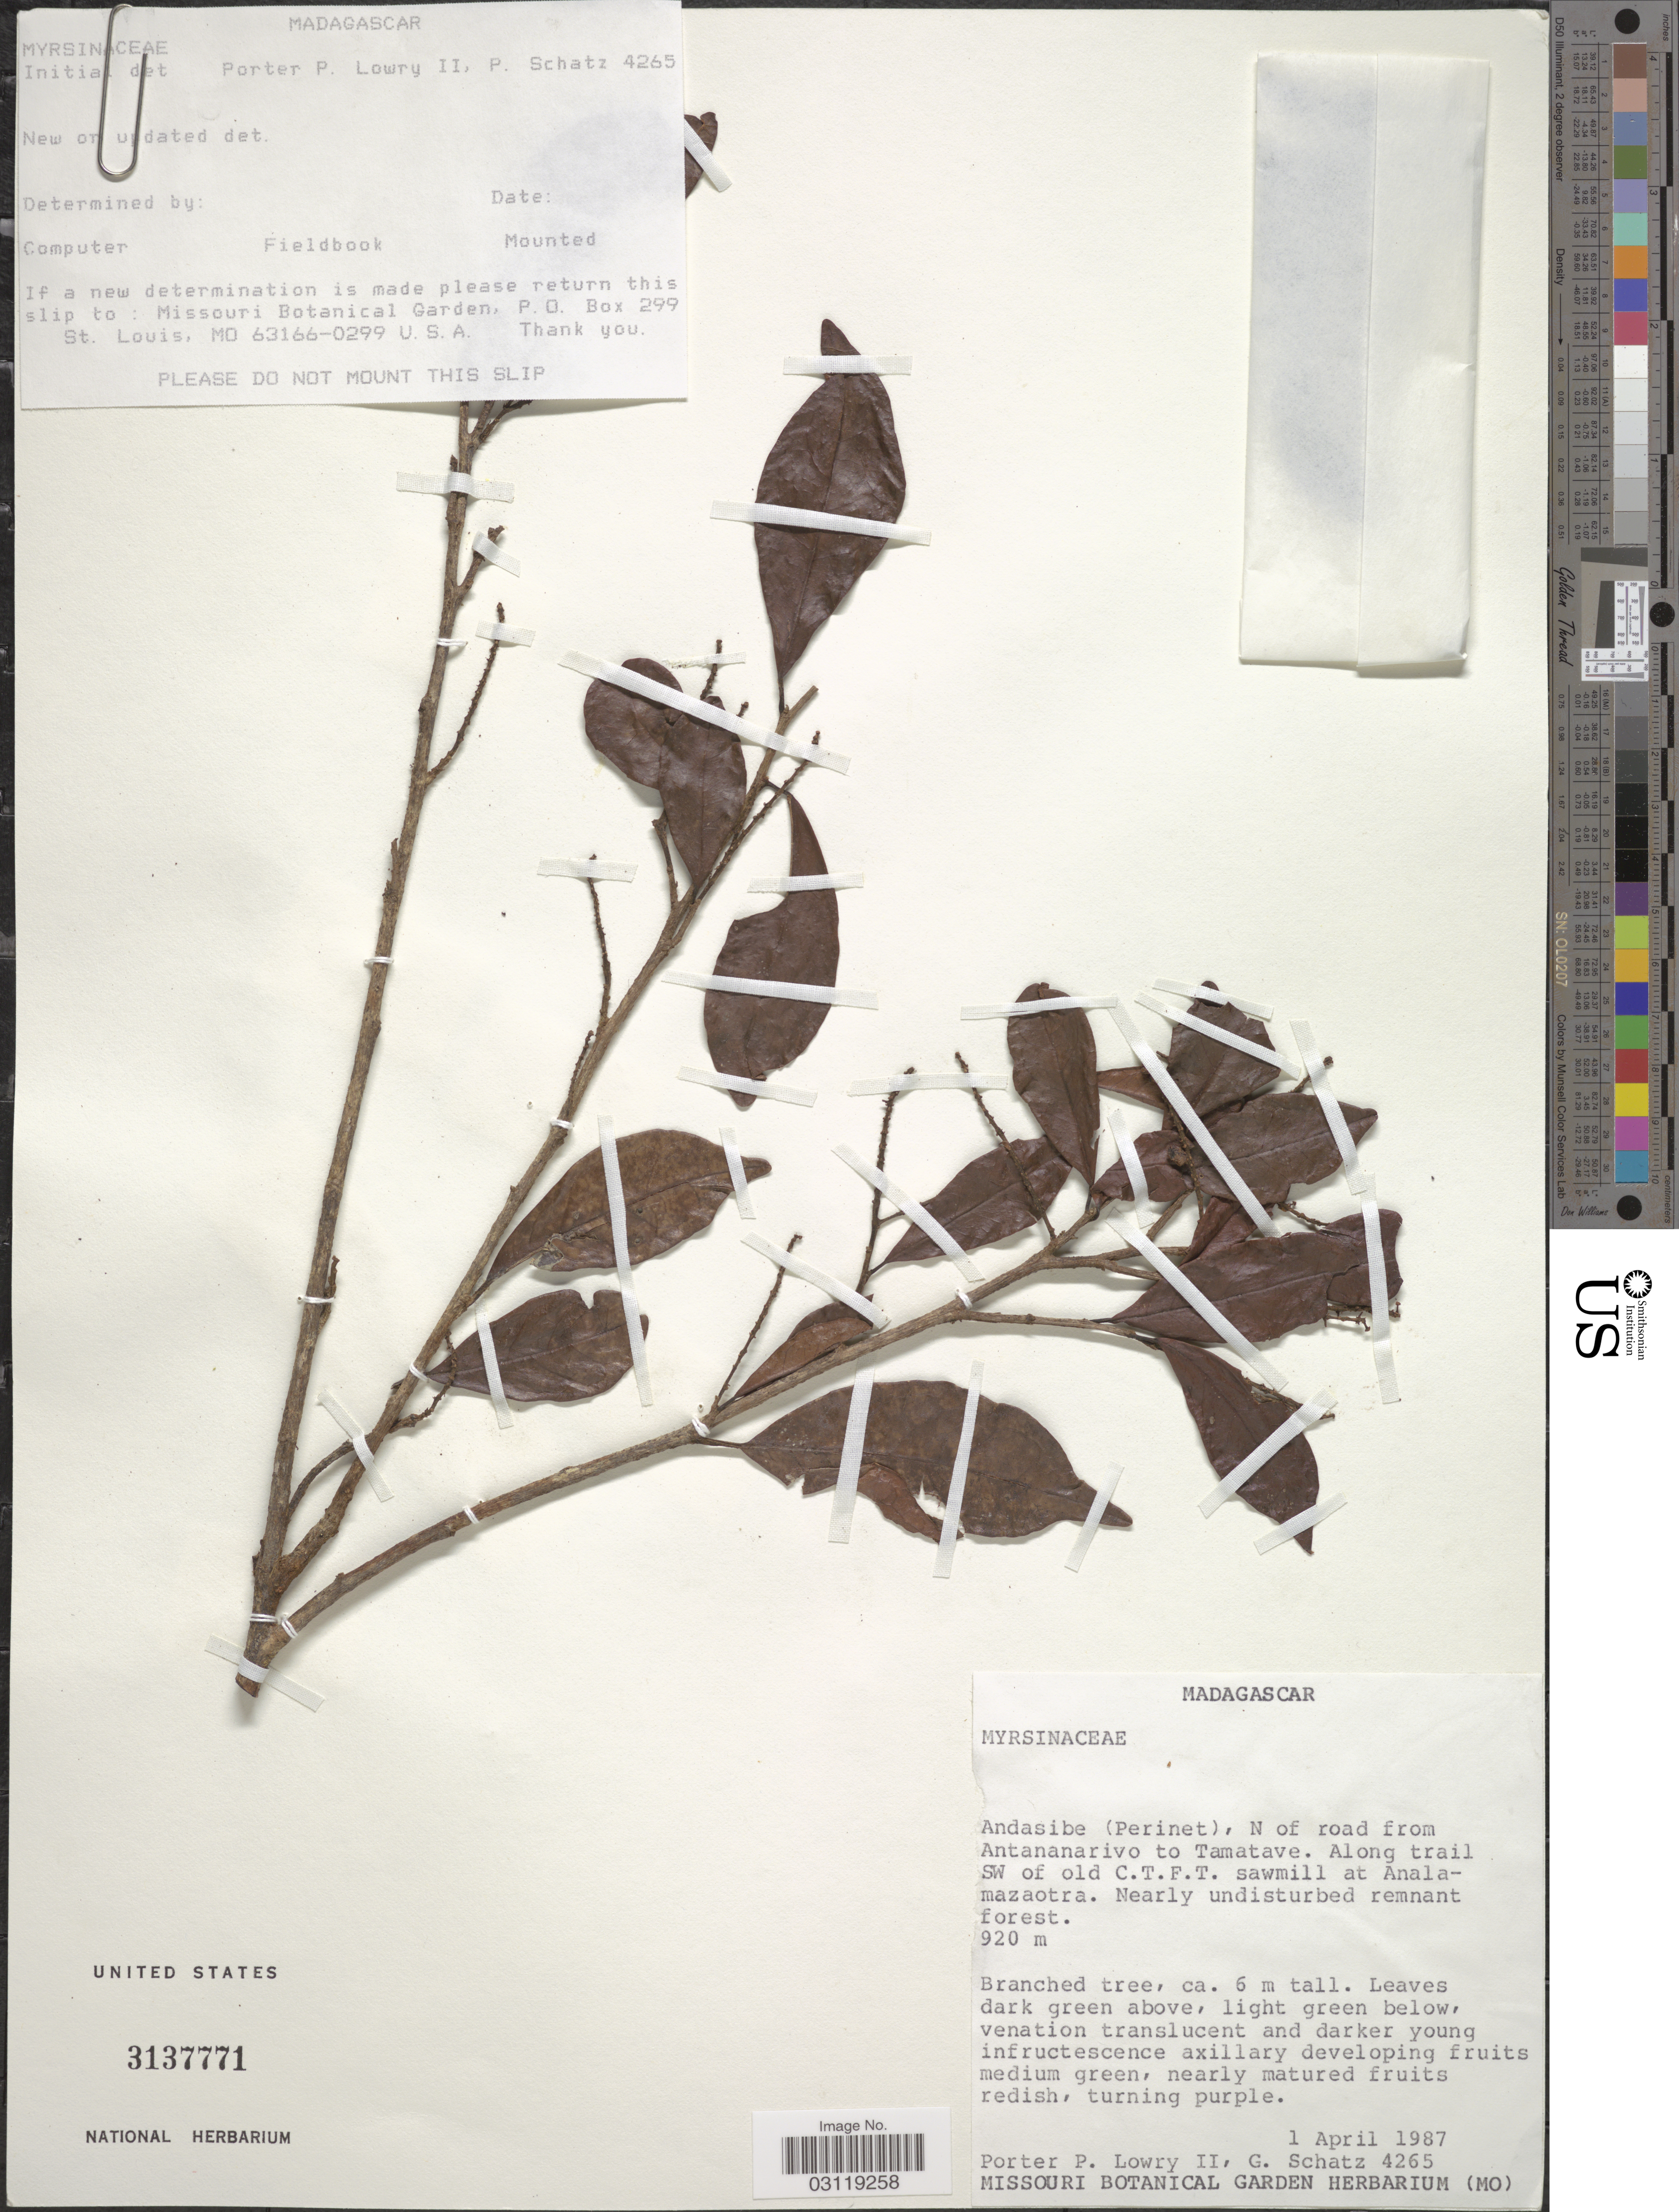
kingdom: Plantae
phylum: Tracheophyta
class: Magnoliopsida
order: Ericales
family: Primulaceae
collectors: P. P. Lowry & G. C. Schatz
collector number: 4265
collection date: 1987-04-01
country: Madagascar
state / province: Alaotra Mangoro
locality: Andasibe (Perinet), N of road from Antananarivo to Tamatave. Along trail SW of Old C.T.F.T. sawmill at Analamazaotra.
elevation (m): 920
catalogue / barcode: US 3137771